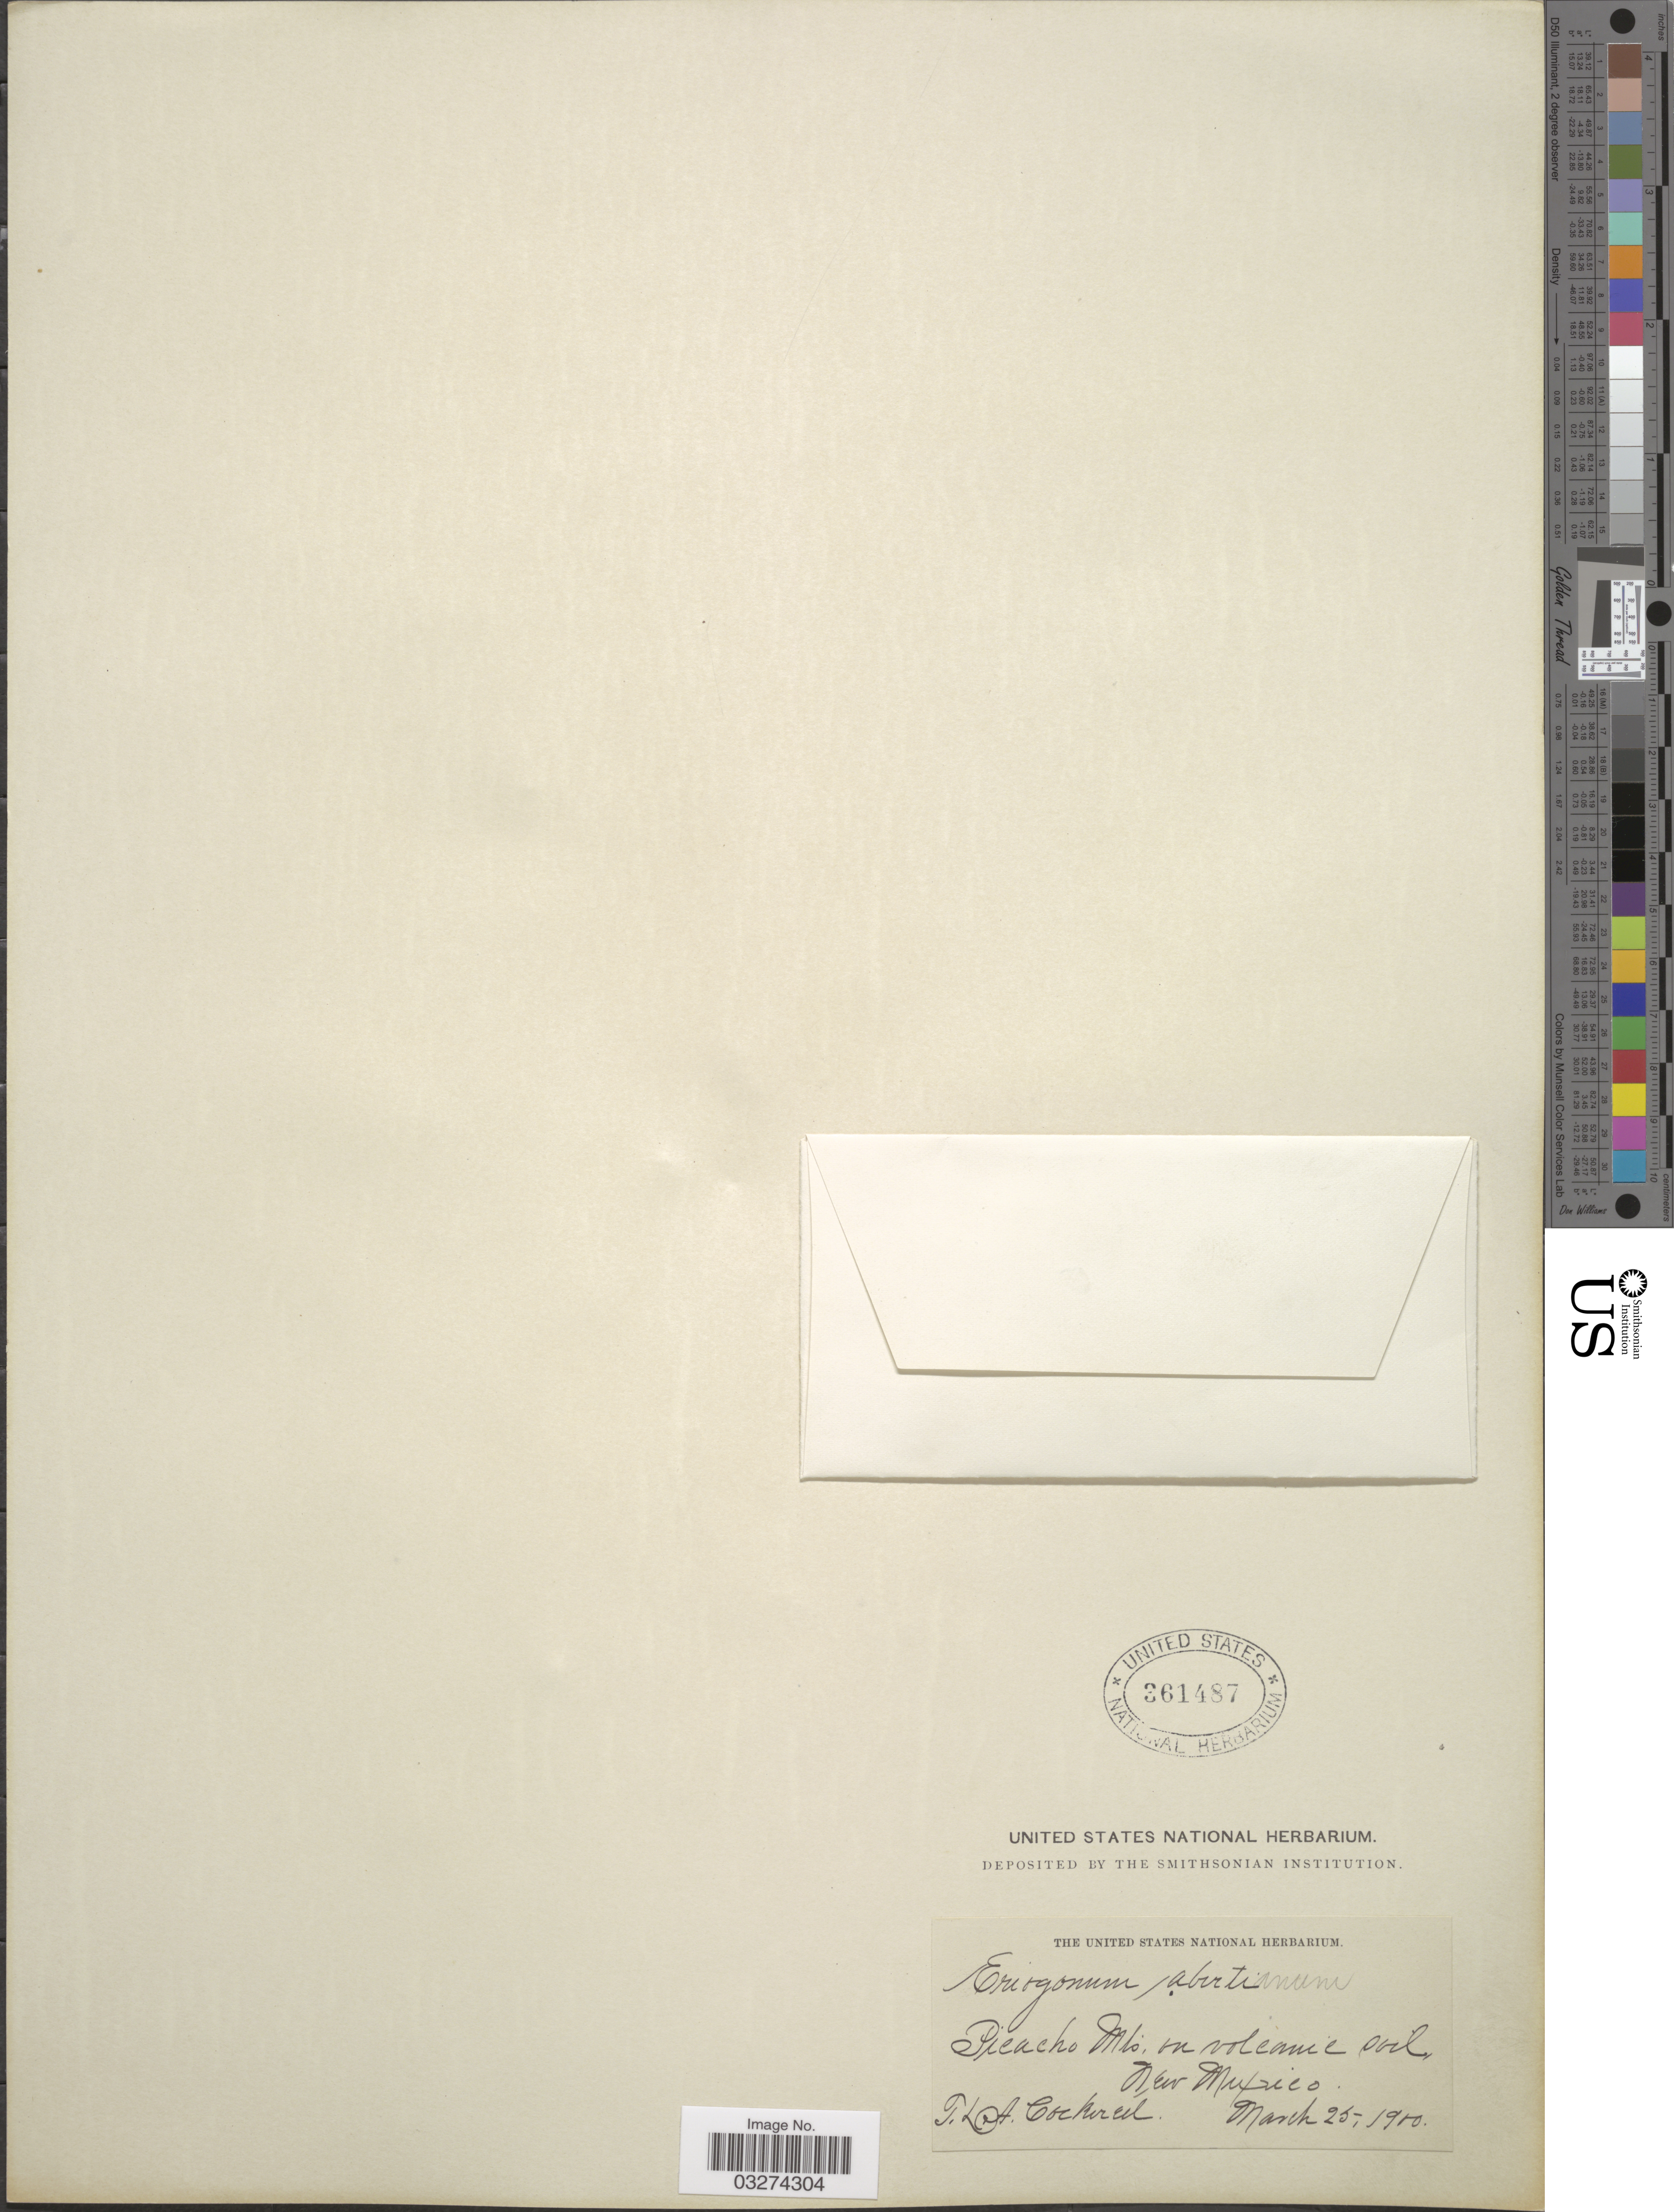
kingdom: Plantae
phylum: Tracheophyta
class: Magnoliopsida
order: Caryophyllales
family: Polygonaceae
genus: Eriogonum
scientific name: Eriogonum abertianum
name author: Torr.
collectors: T. Cockerell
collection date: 1900-03-25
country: United States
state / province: New Mexico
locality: Picacho Mts.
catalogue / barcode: US 361487